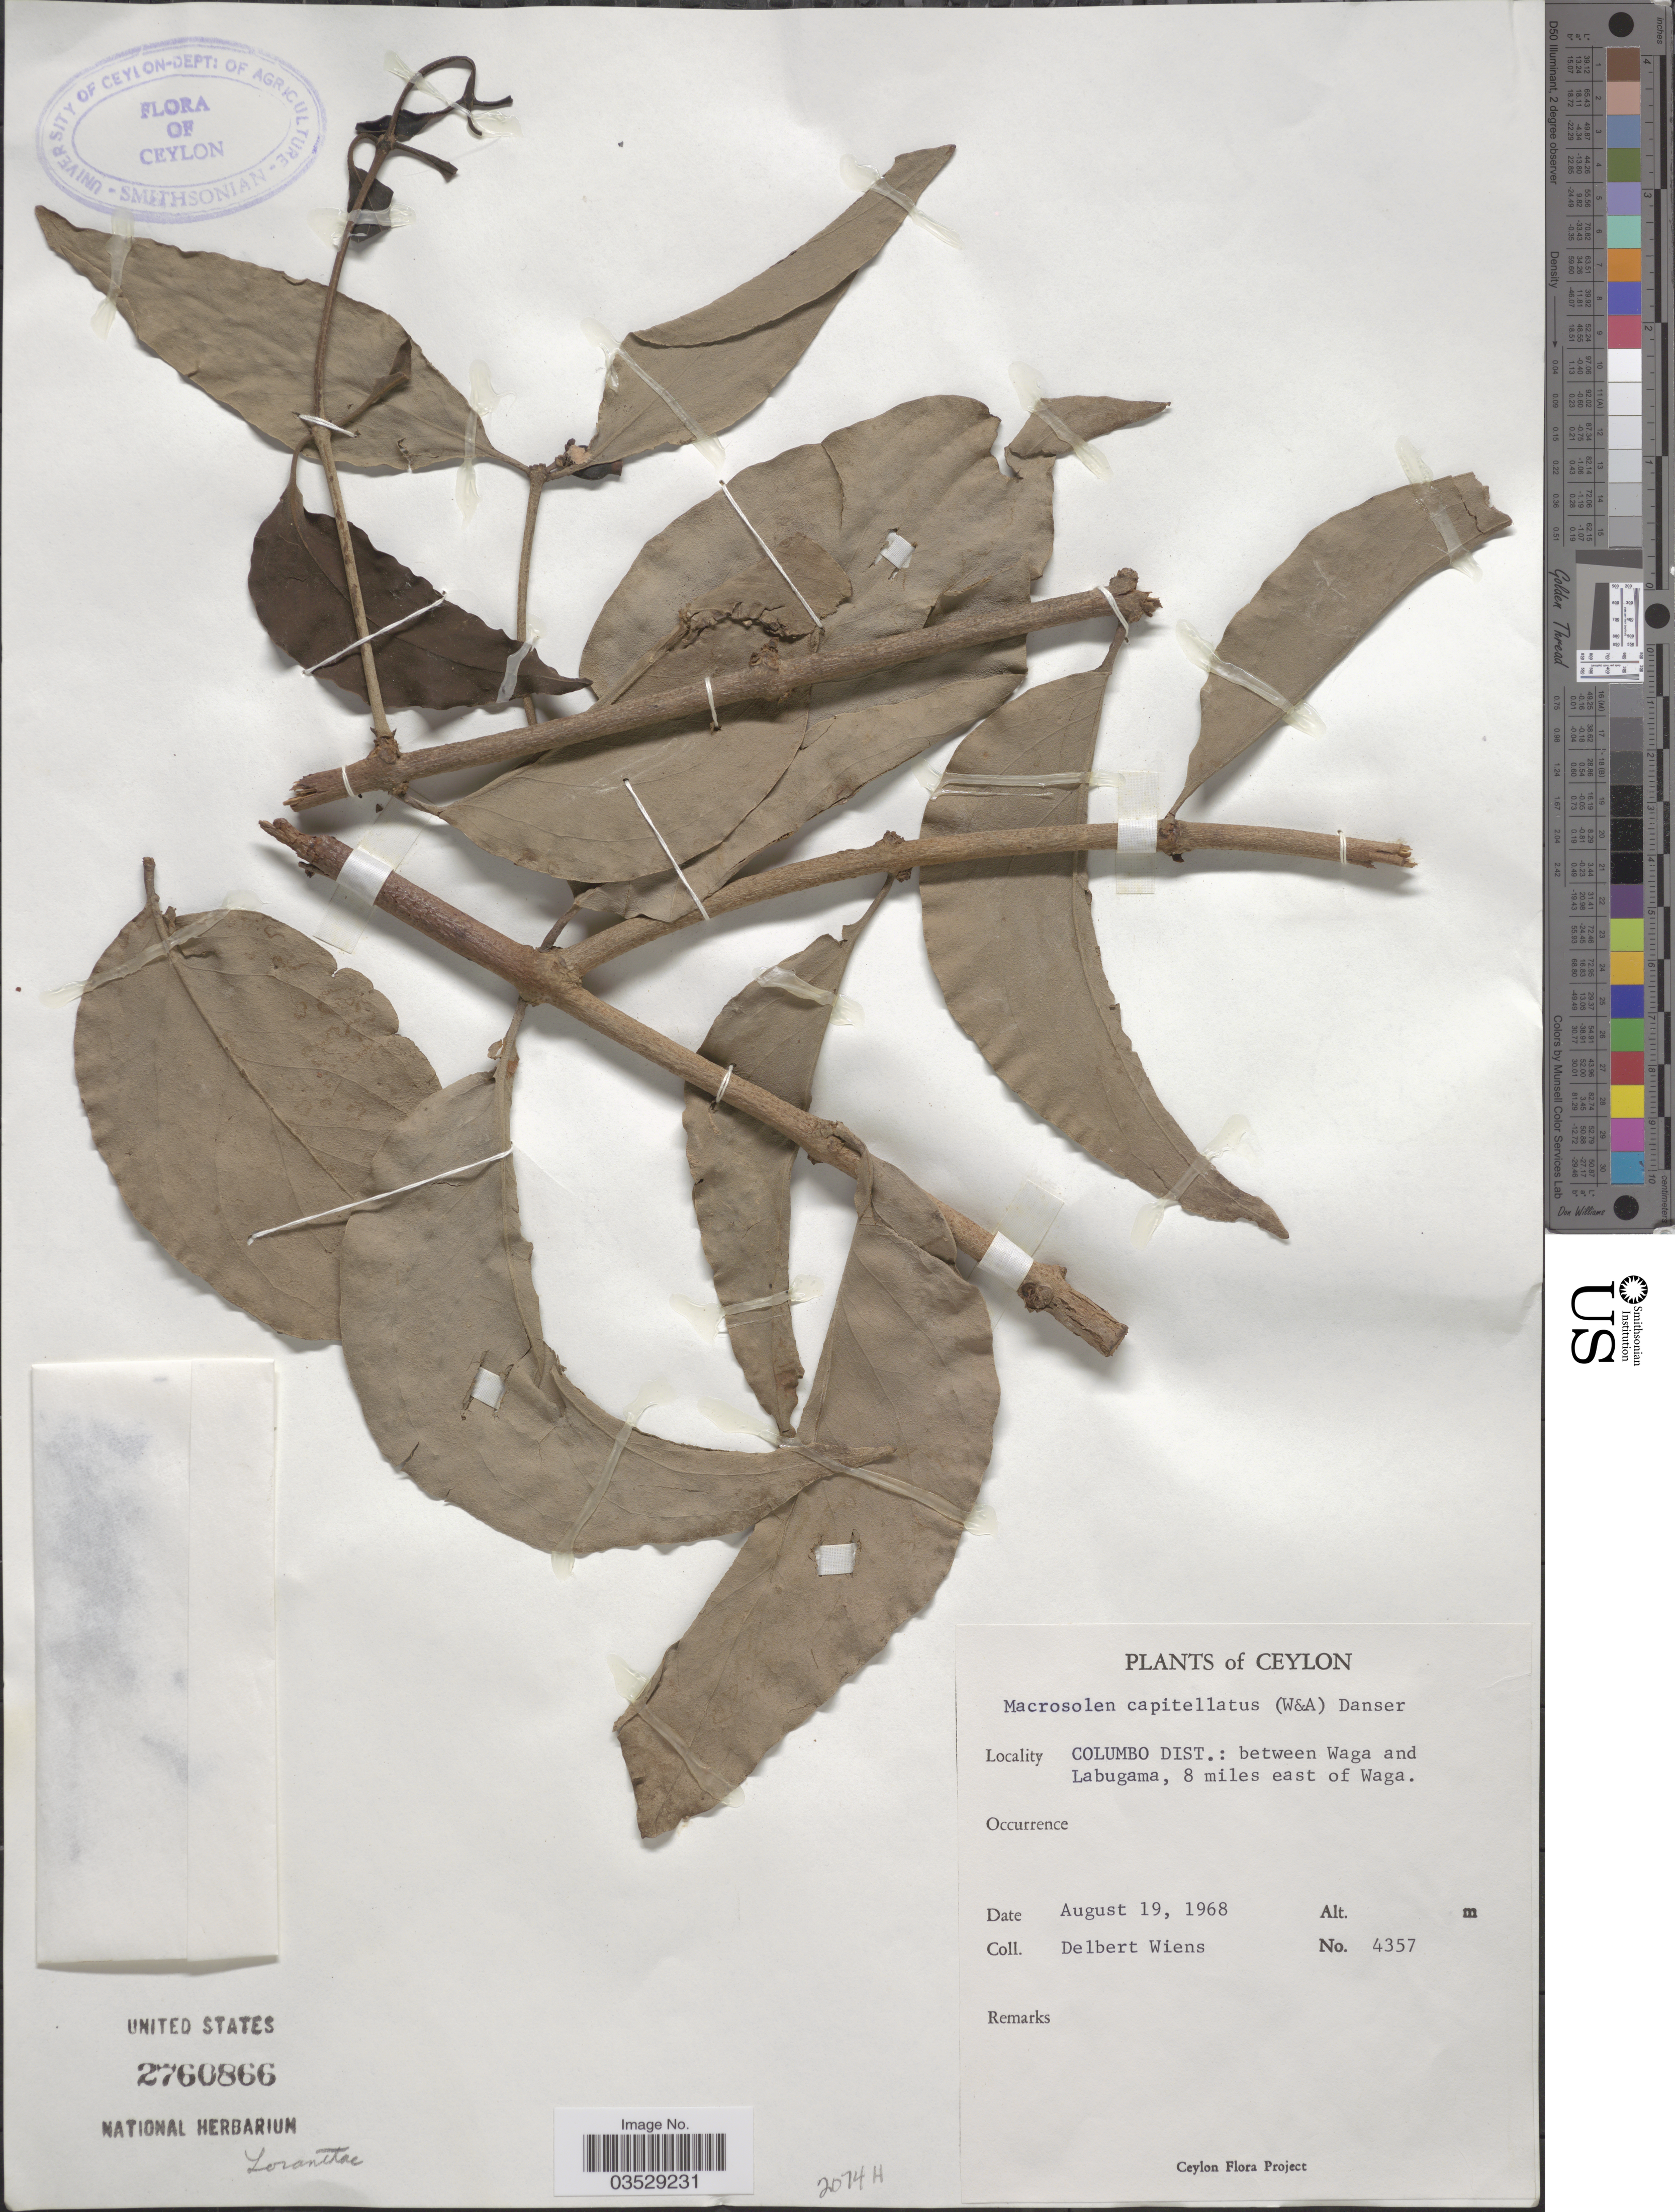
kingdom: Plantae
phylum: Tracheophyta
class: Magnoliopsida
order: Santalales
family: Loranthaceae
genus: Macrosolen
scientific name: Macrosolen capitellatus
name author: (Wight & Arn.) Danser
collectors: D. Wiens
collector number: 4357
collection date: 1968-08-19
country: Sri Lanka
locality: Ceylon. Columbo Dist.: between Waga and Labugama, 8 miles east of Waga.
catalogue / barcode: US 2760866